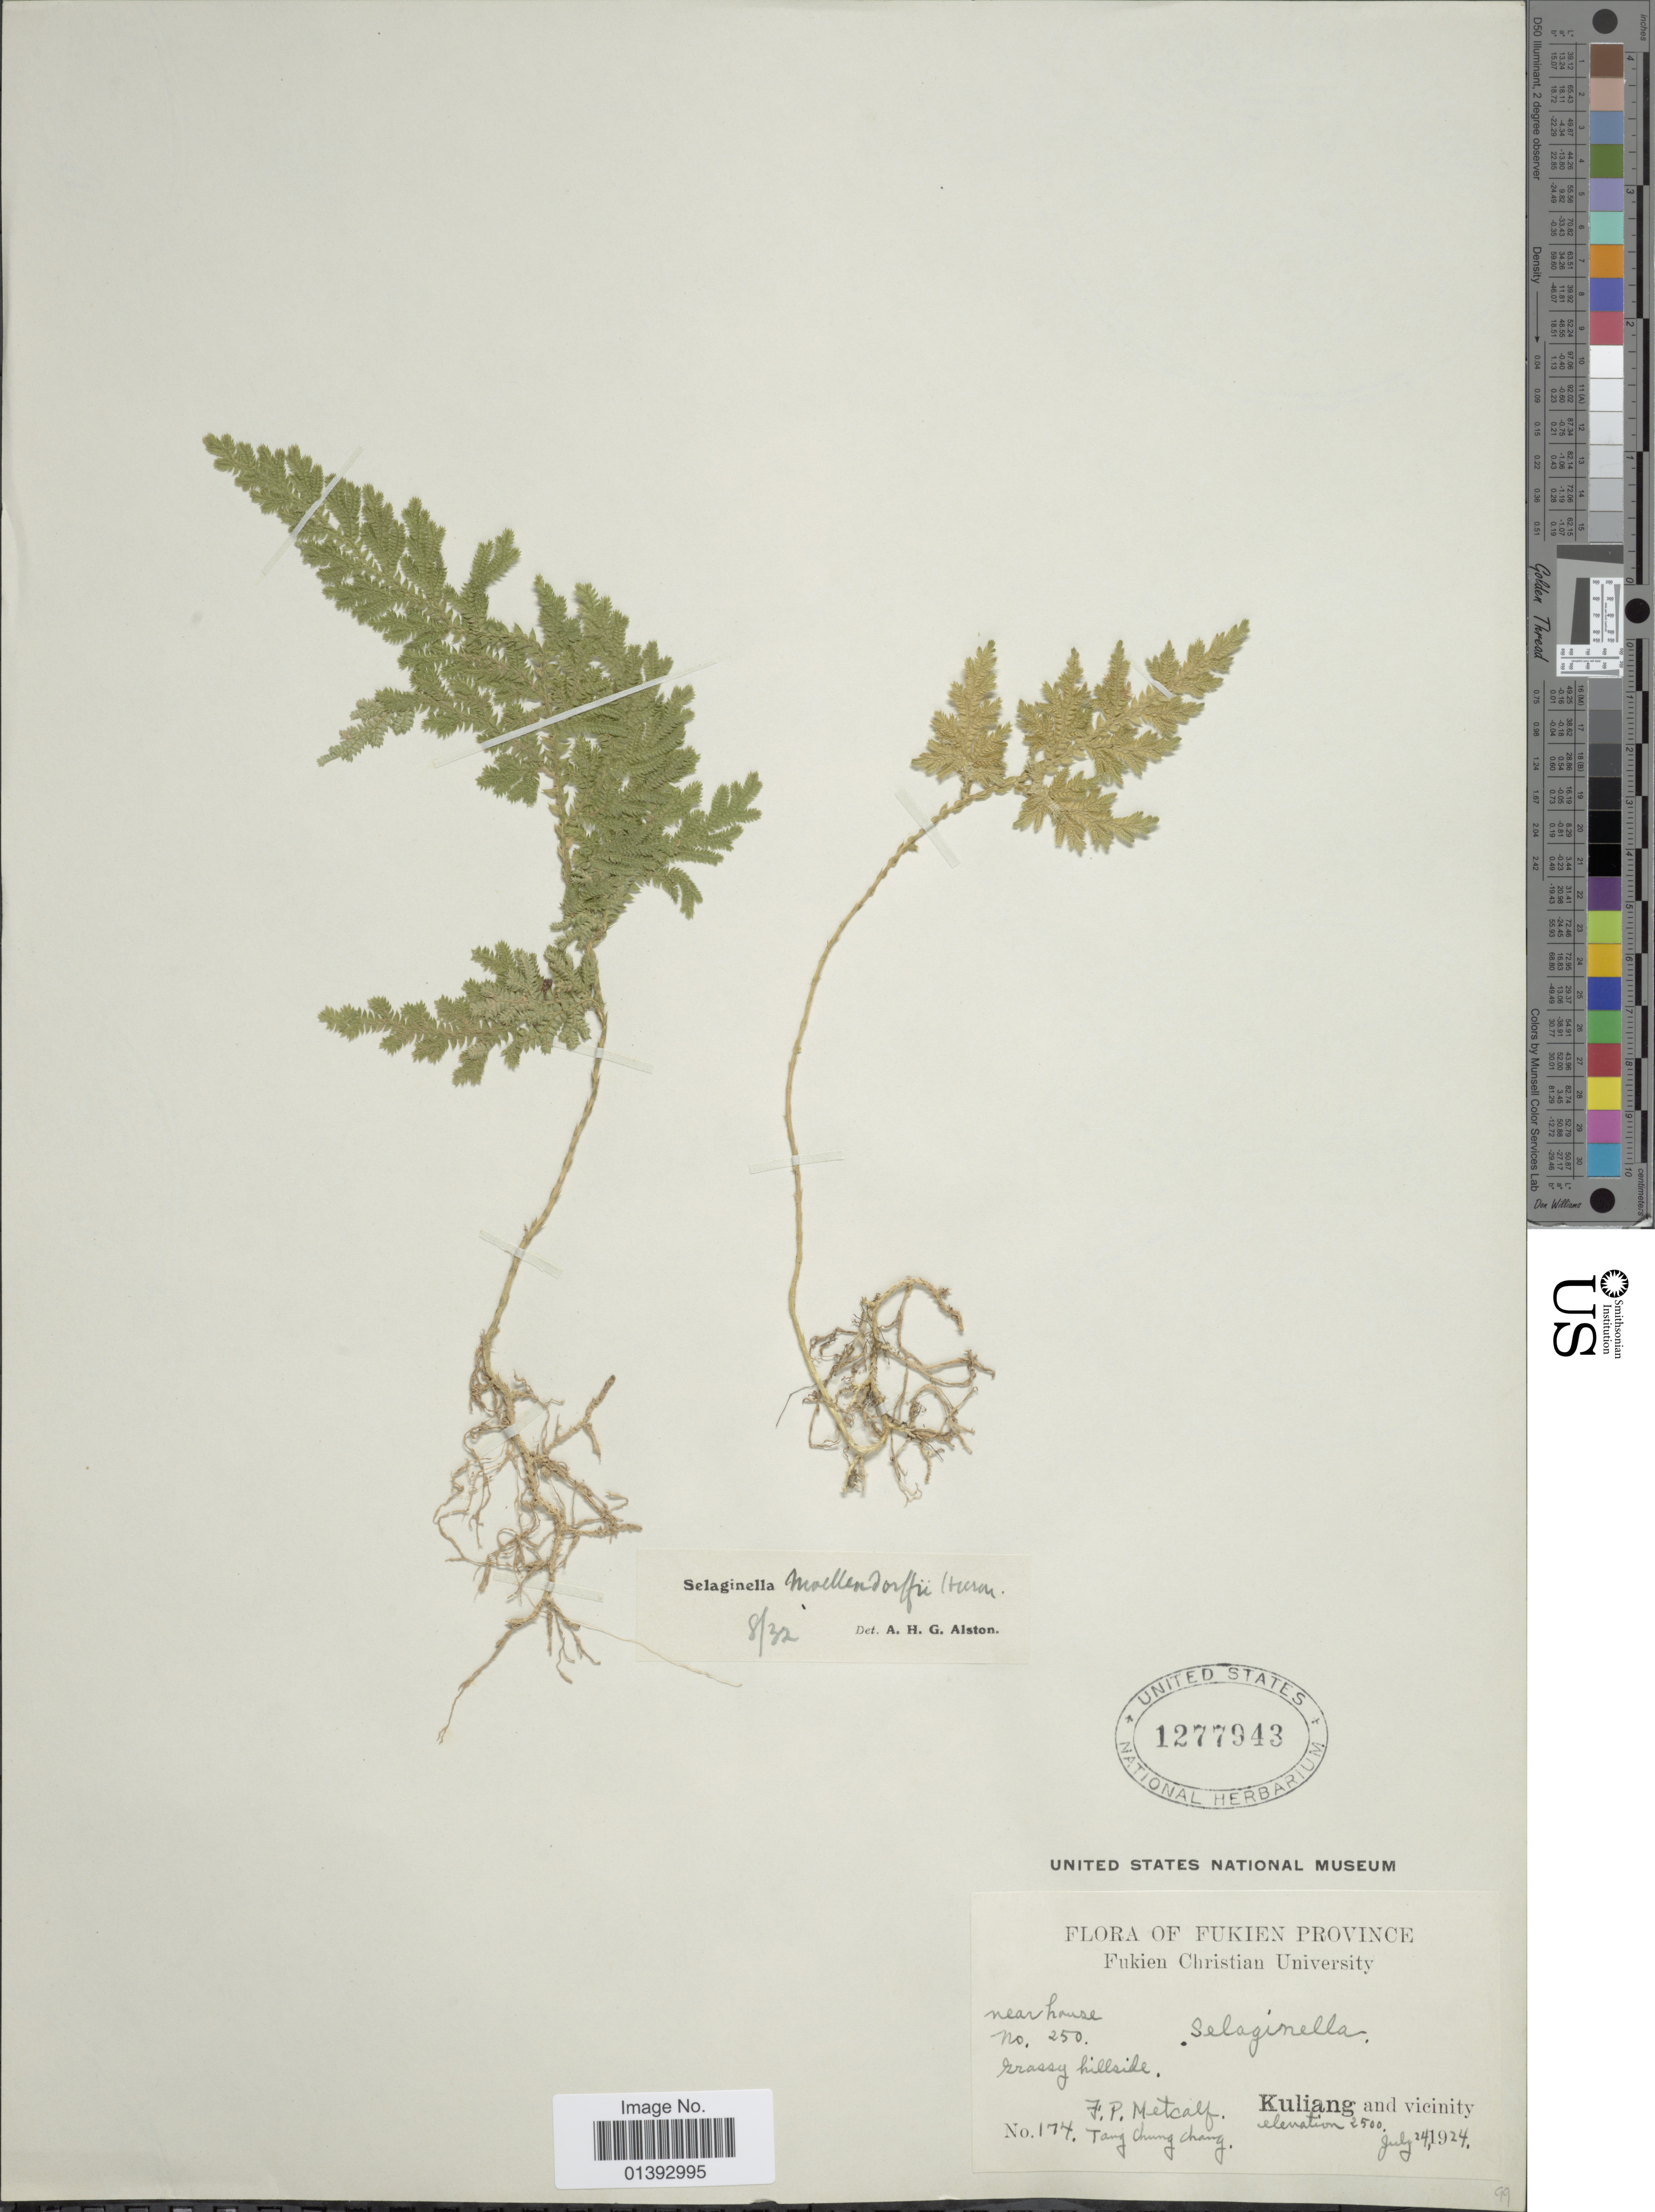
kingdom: Plantae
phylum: Tracheophyta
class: Lycopodiopsida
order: Selaginellales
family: Selaginellaceae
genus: Selaginella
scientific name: Selaginella moellendorffii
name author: Hieron.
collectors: F. Metcalf & T. C. Chang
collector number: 174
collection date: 1924-07-24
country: China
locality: Fukien Province, Near Hauze no 250 grassy hills, Kuliang and vicinity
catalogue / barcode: US 1277943